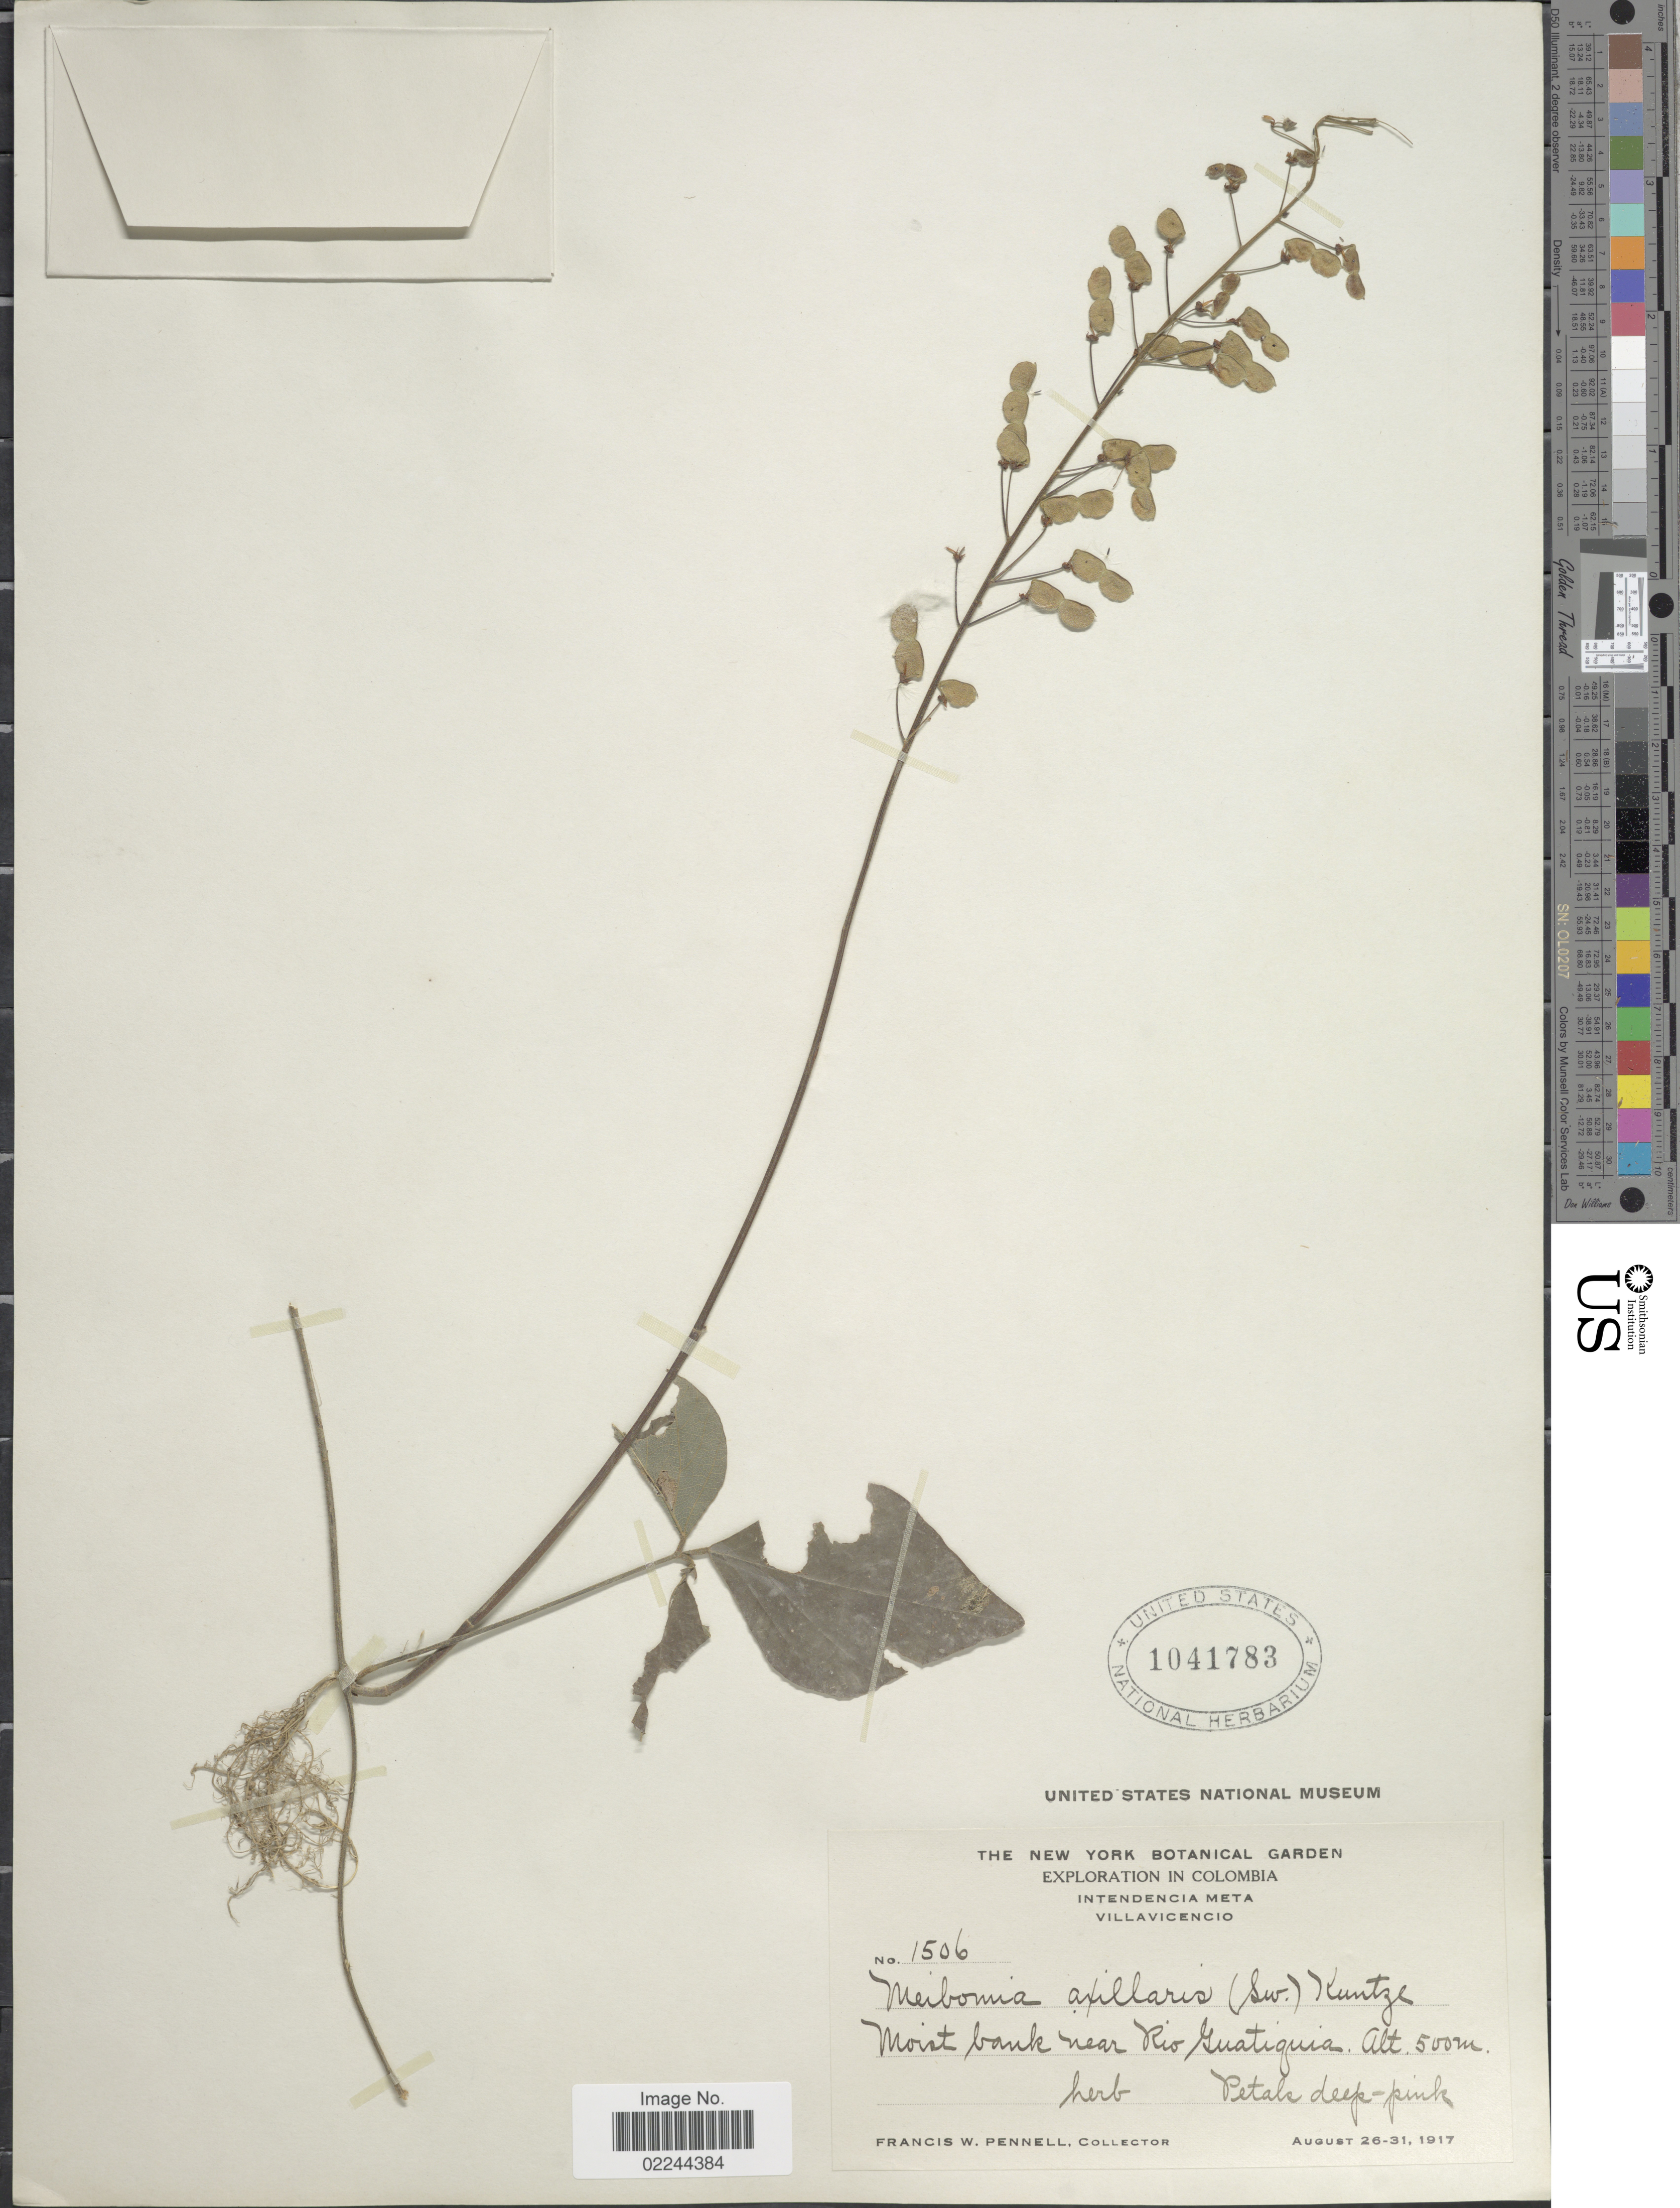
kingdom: Plantae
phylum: Tracheophyta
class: Magnoliopsida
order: Fabales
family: Fabaceae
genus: Desmodium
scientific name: Desmodium axillare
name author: (Sw.) DC.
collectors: F. W. Pennell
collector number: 1506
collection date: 1917-08-26/1917-08-31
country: Colombia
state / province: Meta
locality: Intendencia Meta. Villavicencio. Moist bank near Rio Guatiquia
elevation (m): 500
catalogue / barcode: US 1041783